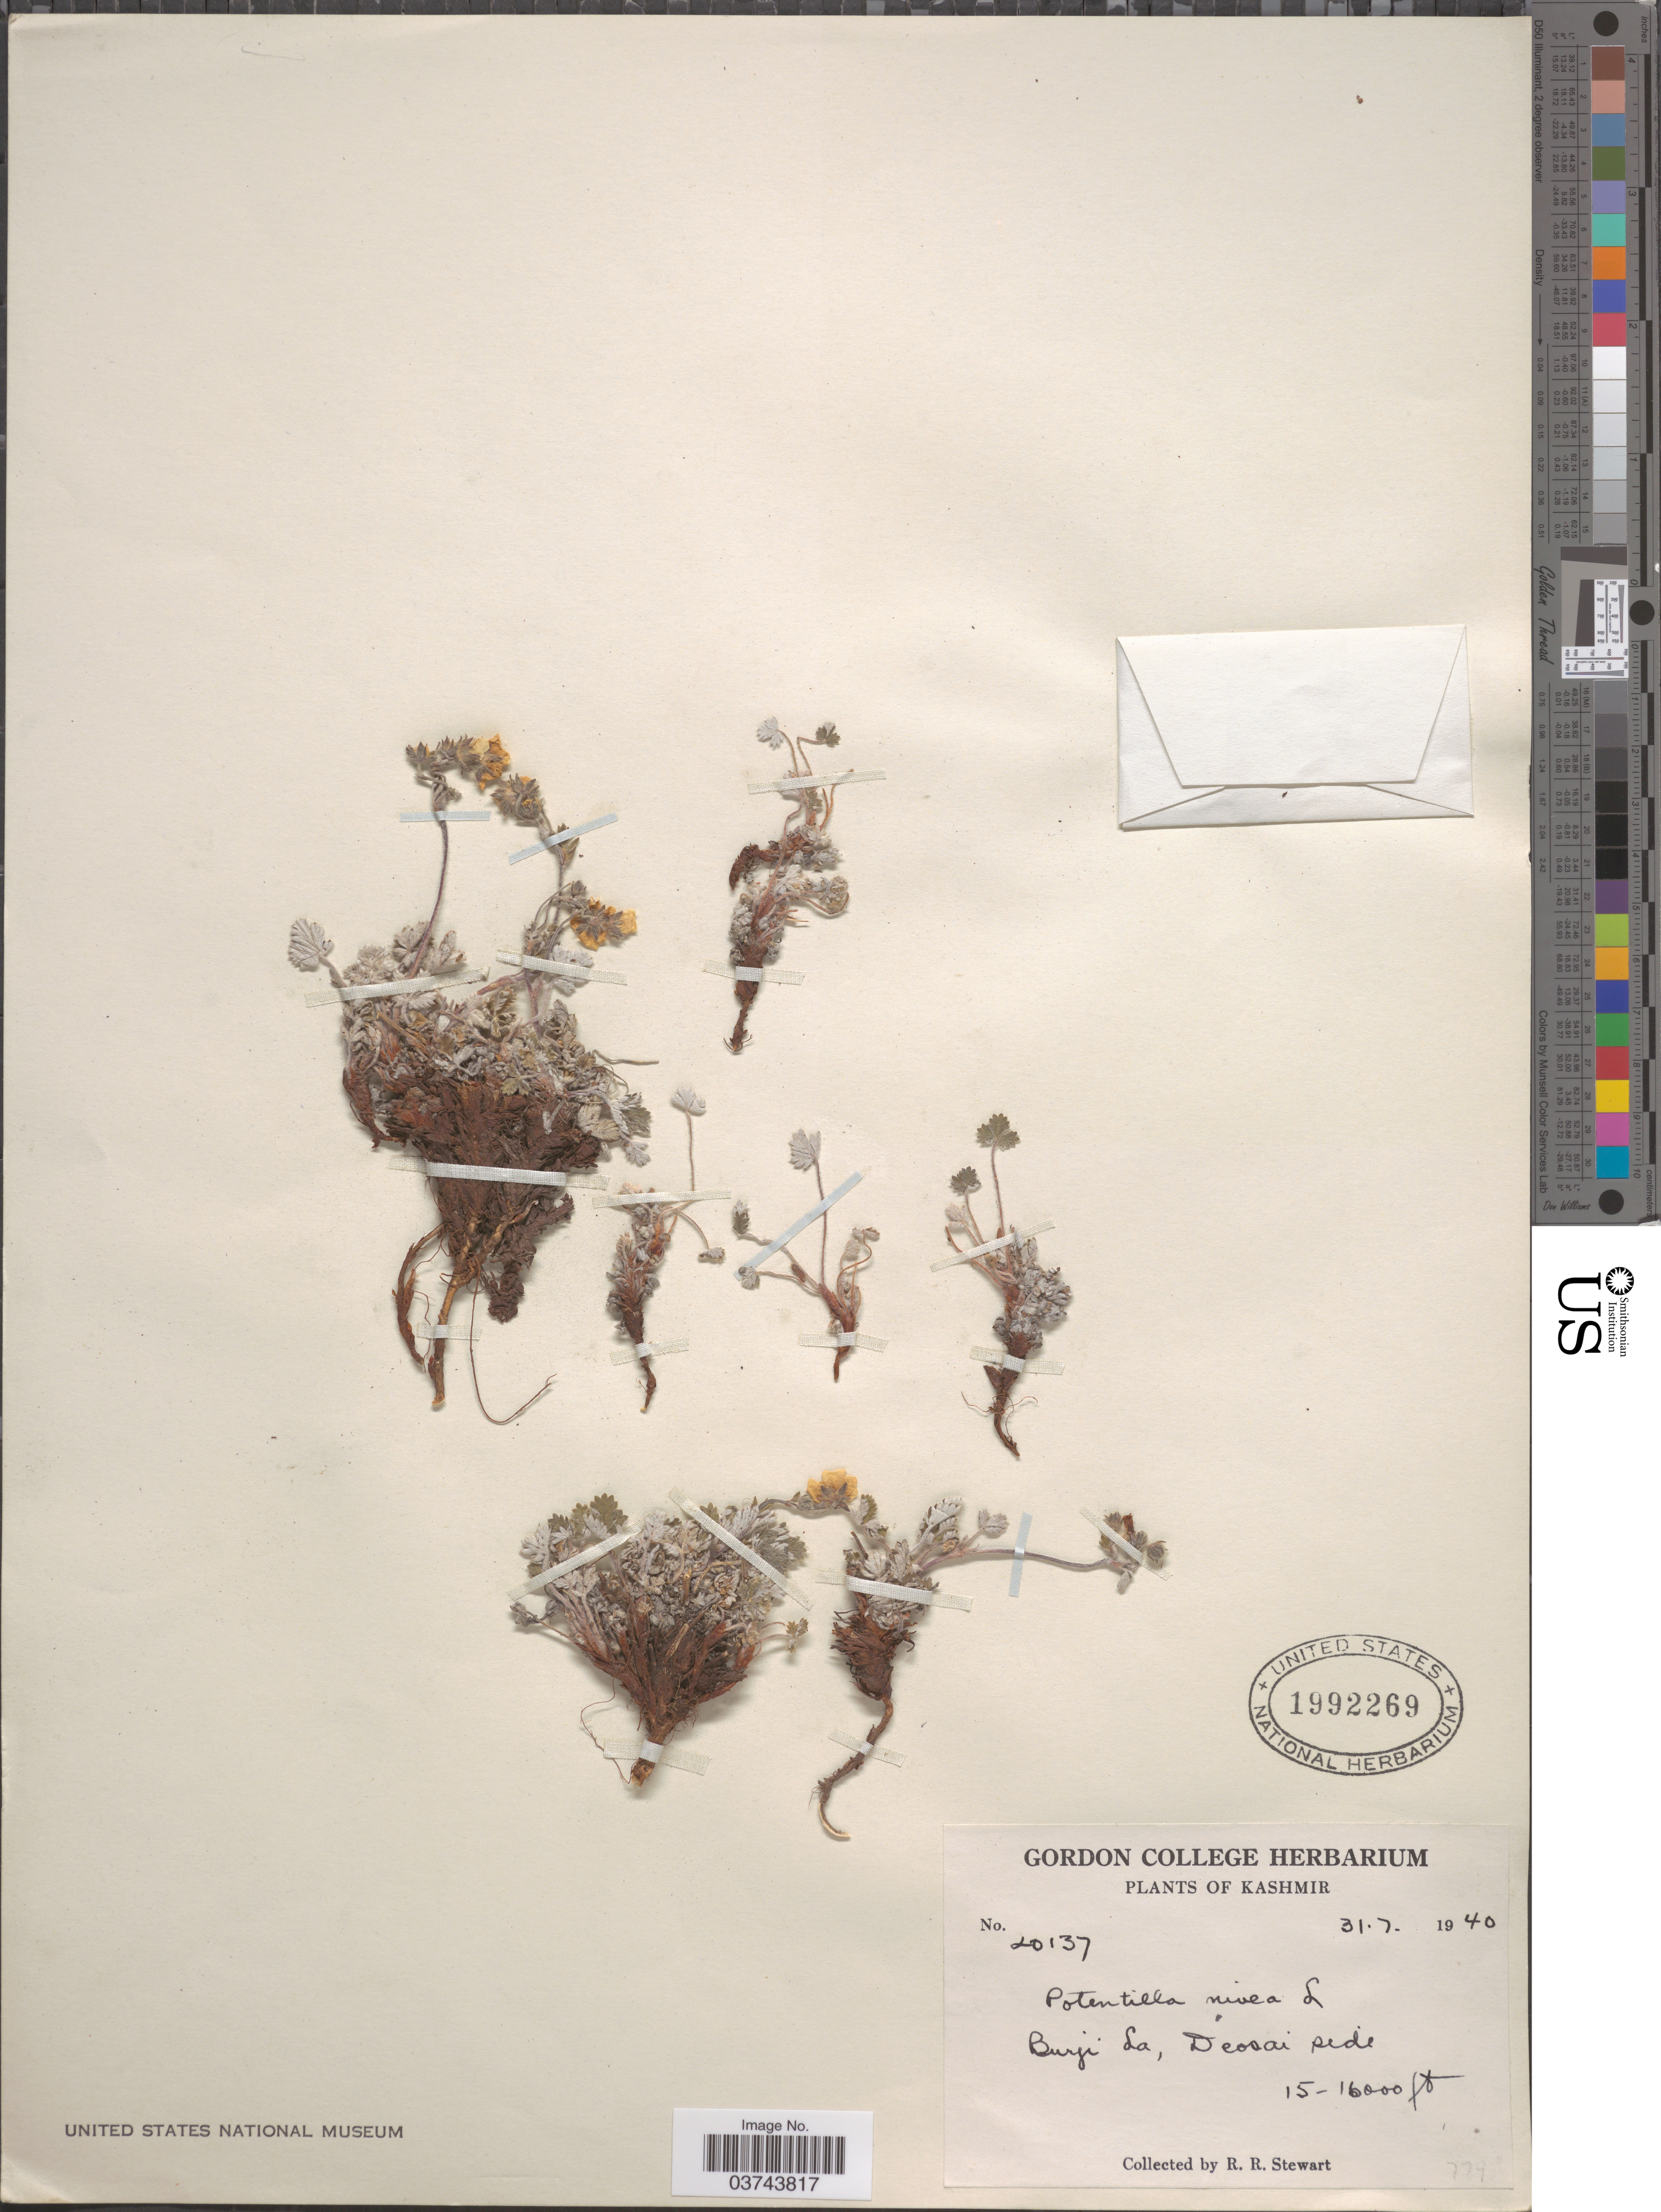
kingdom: Plantae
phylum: Tracheophyta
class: Magnoliopsida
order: Rosales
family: Rosaceae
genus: Potentilla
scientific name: Potentilla nivea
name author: L.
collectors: R. Stewart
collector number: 20137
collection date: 1940-07-31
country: India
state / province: Jammu and Kashmir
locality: Kashmir. Burji La, Deosai side.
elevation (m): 4572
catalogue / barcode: US 1992269